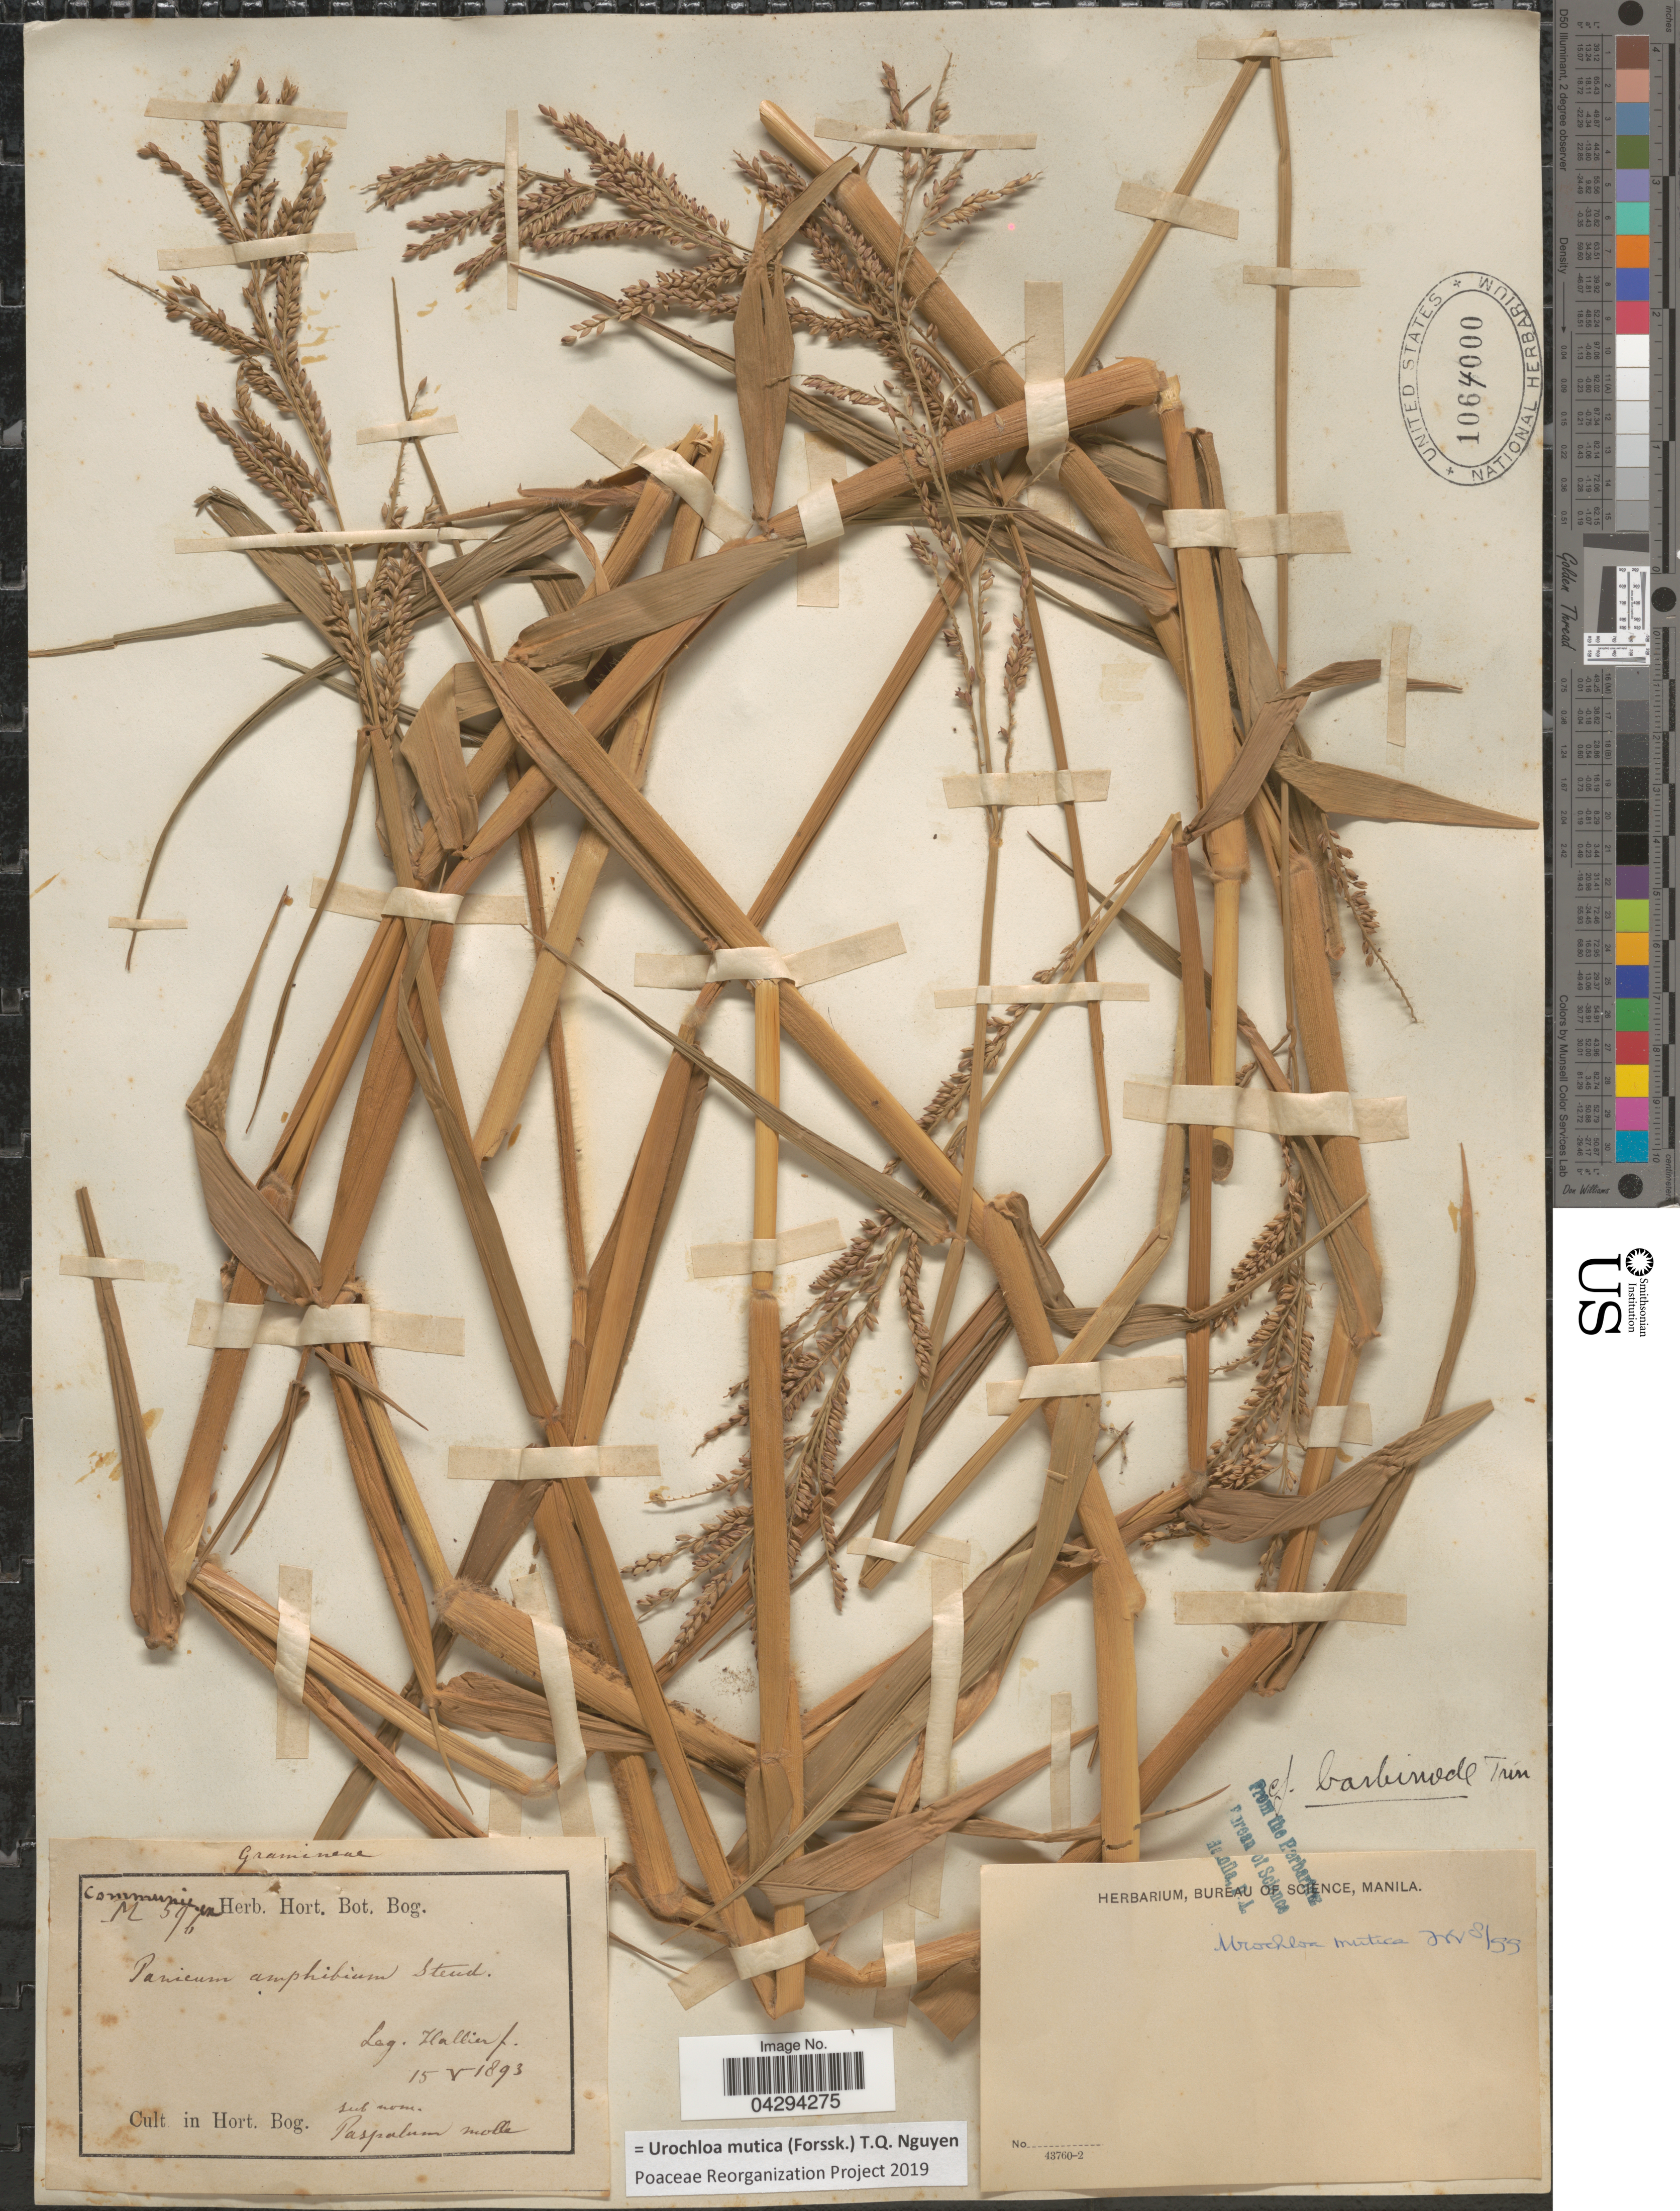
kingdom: Plantae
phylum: Tracheophyta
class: Liliopsida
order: Poales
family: Poaceae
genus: Urochloa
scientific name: Urochloa mutica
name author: (Forssk.) T.Q. Nguyen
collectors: Hallier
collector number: M596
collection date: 1893-05-15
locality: Cult. in Hort. Bog. Paspalum molle [unsure placement]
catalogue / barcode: US 1064000